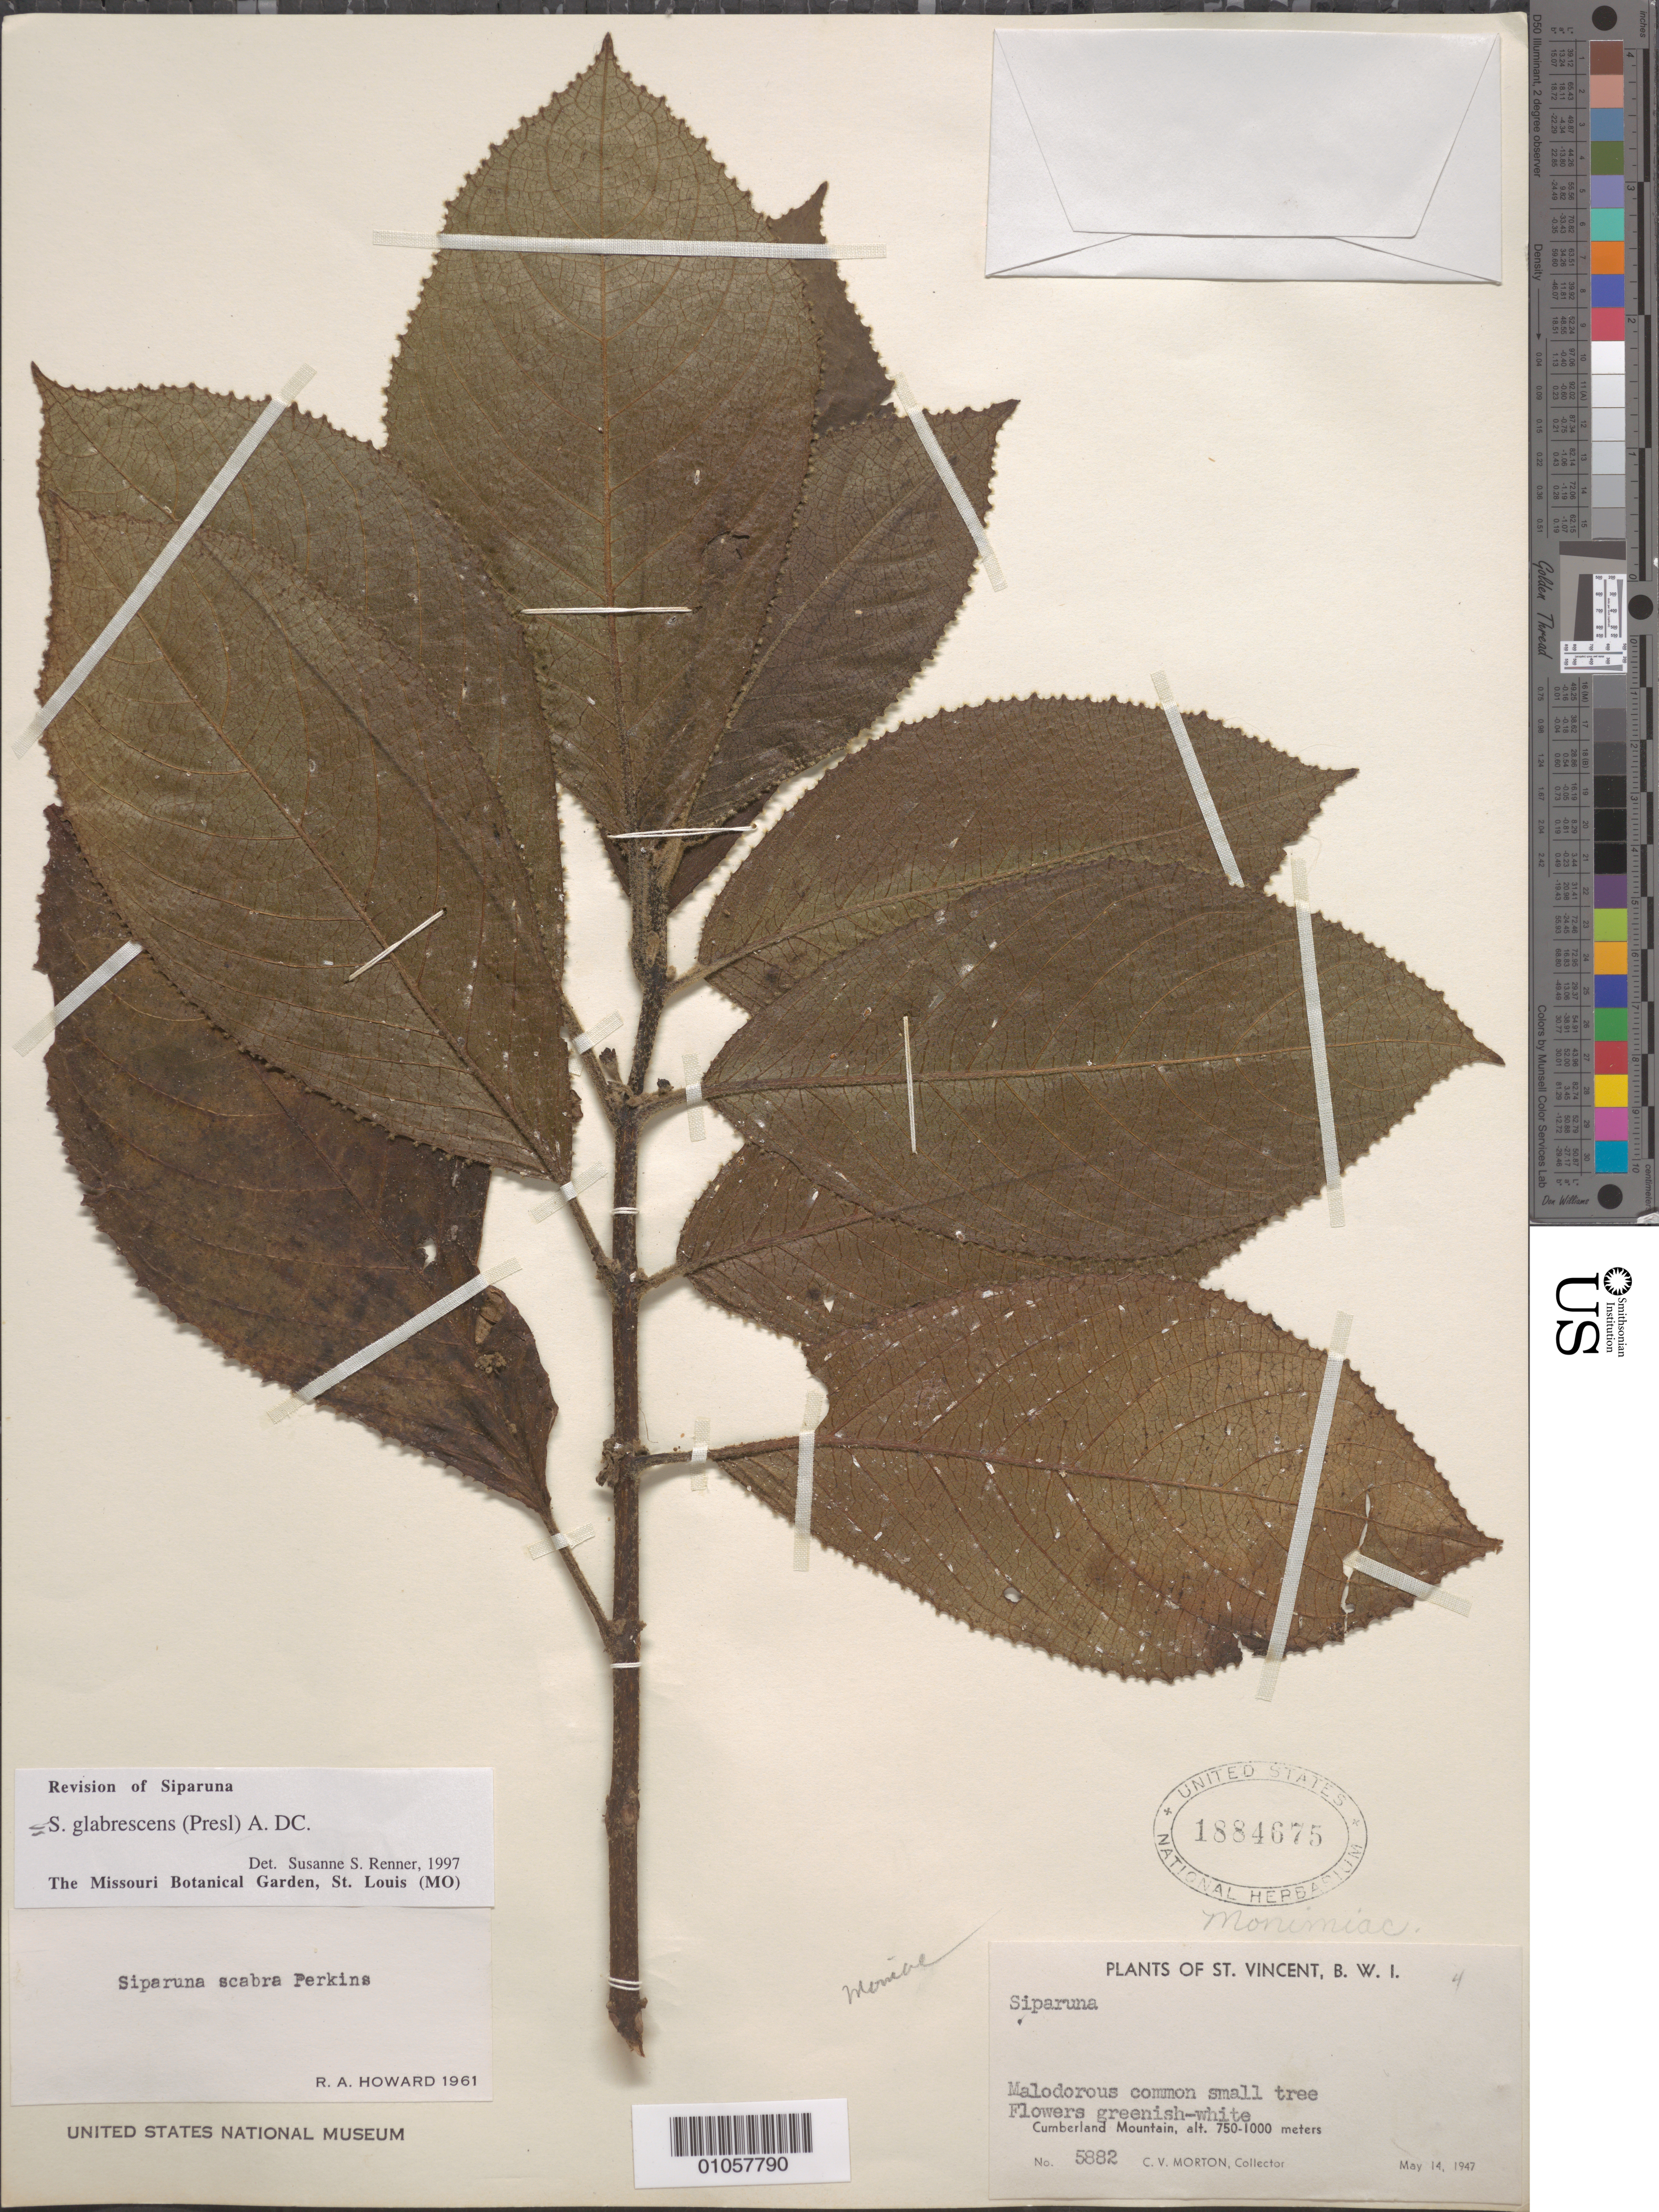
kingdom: Plantae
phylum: Tracheophyta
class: Magnoliopsida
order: Laurales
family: Siparunaceae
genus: Siparuna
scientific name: Siparuna glabrescens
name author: (C. Presl) A. DC.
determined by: Renner, S. S.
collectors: C. V. Morton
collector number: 5882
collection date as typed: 14 May 1947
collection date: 1947-05-14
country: St. Vincent - Grenadines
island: St. Vincent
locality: Cumberland Mountain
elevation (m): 750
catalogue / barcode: US 1884675